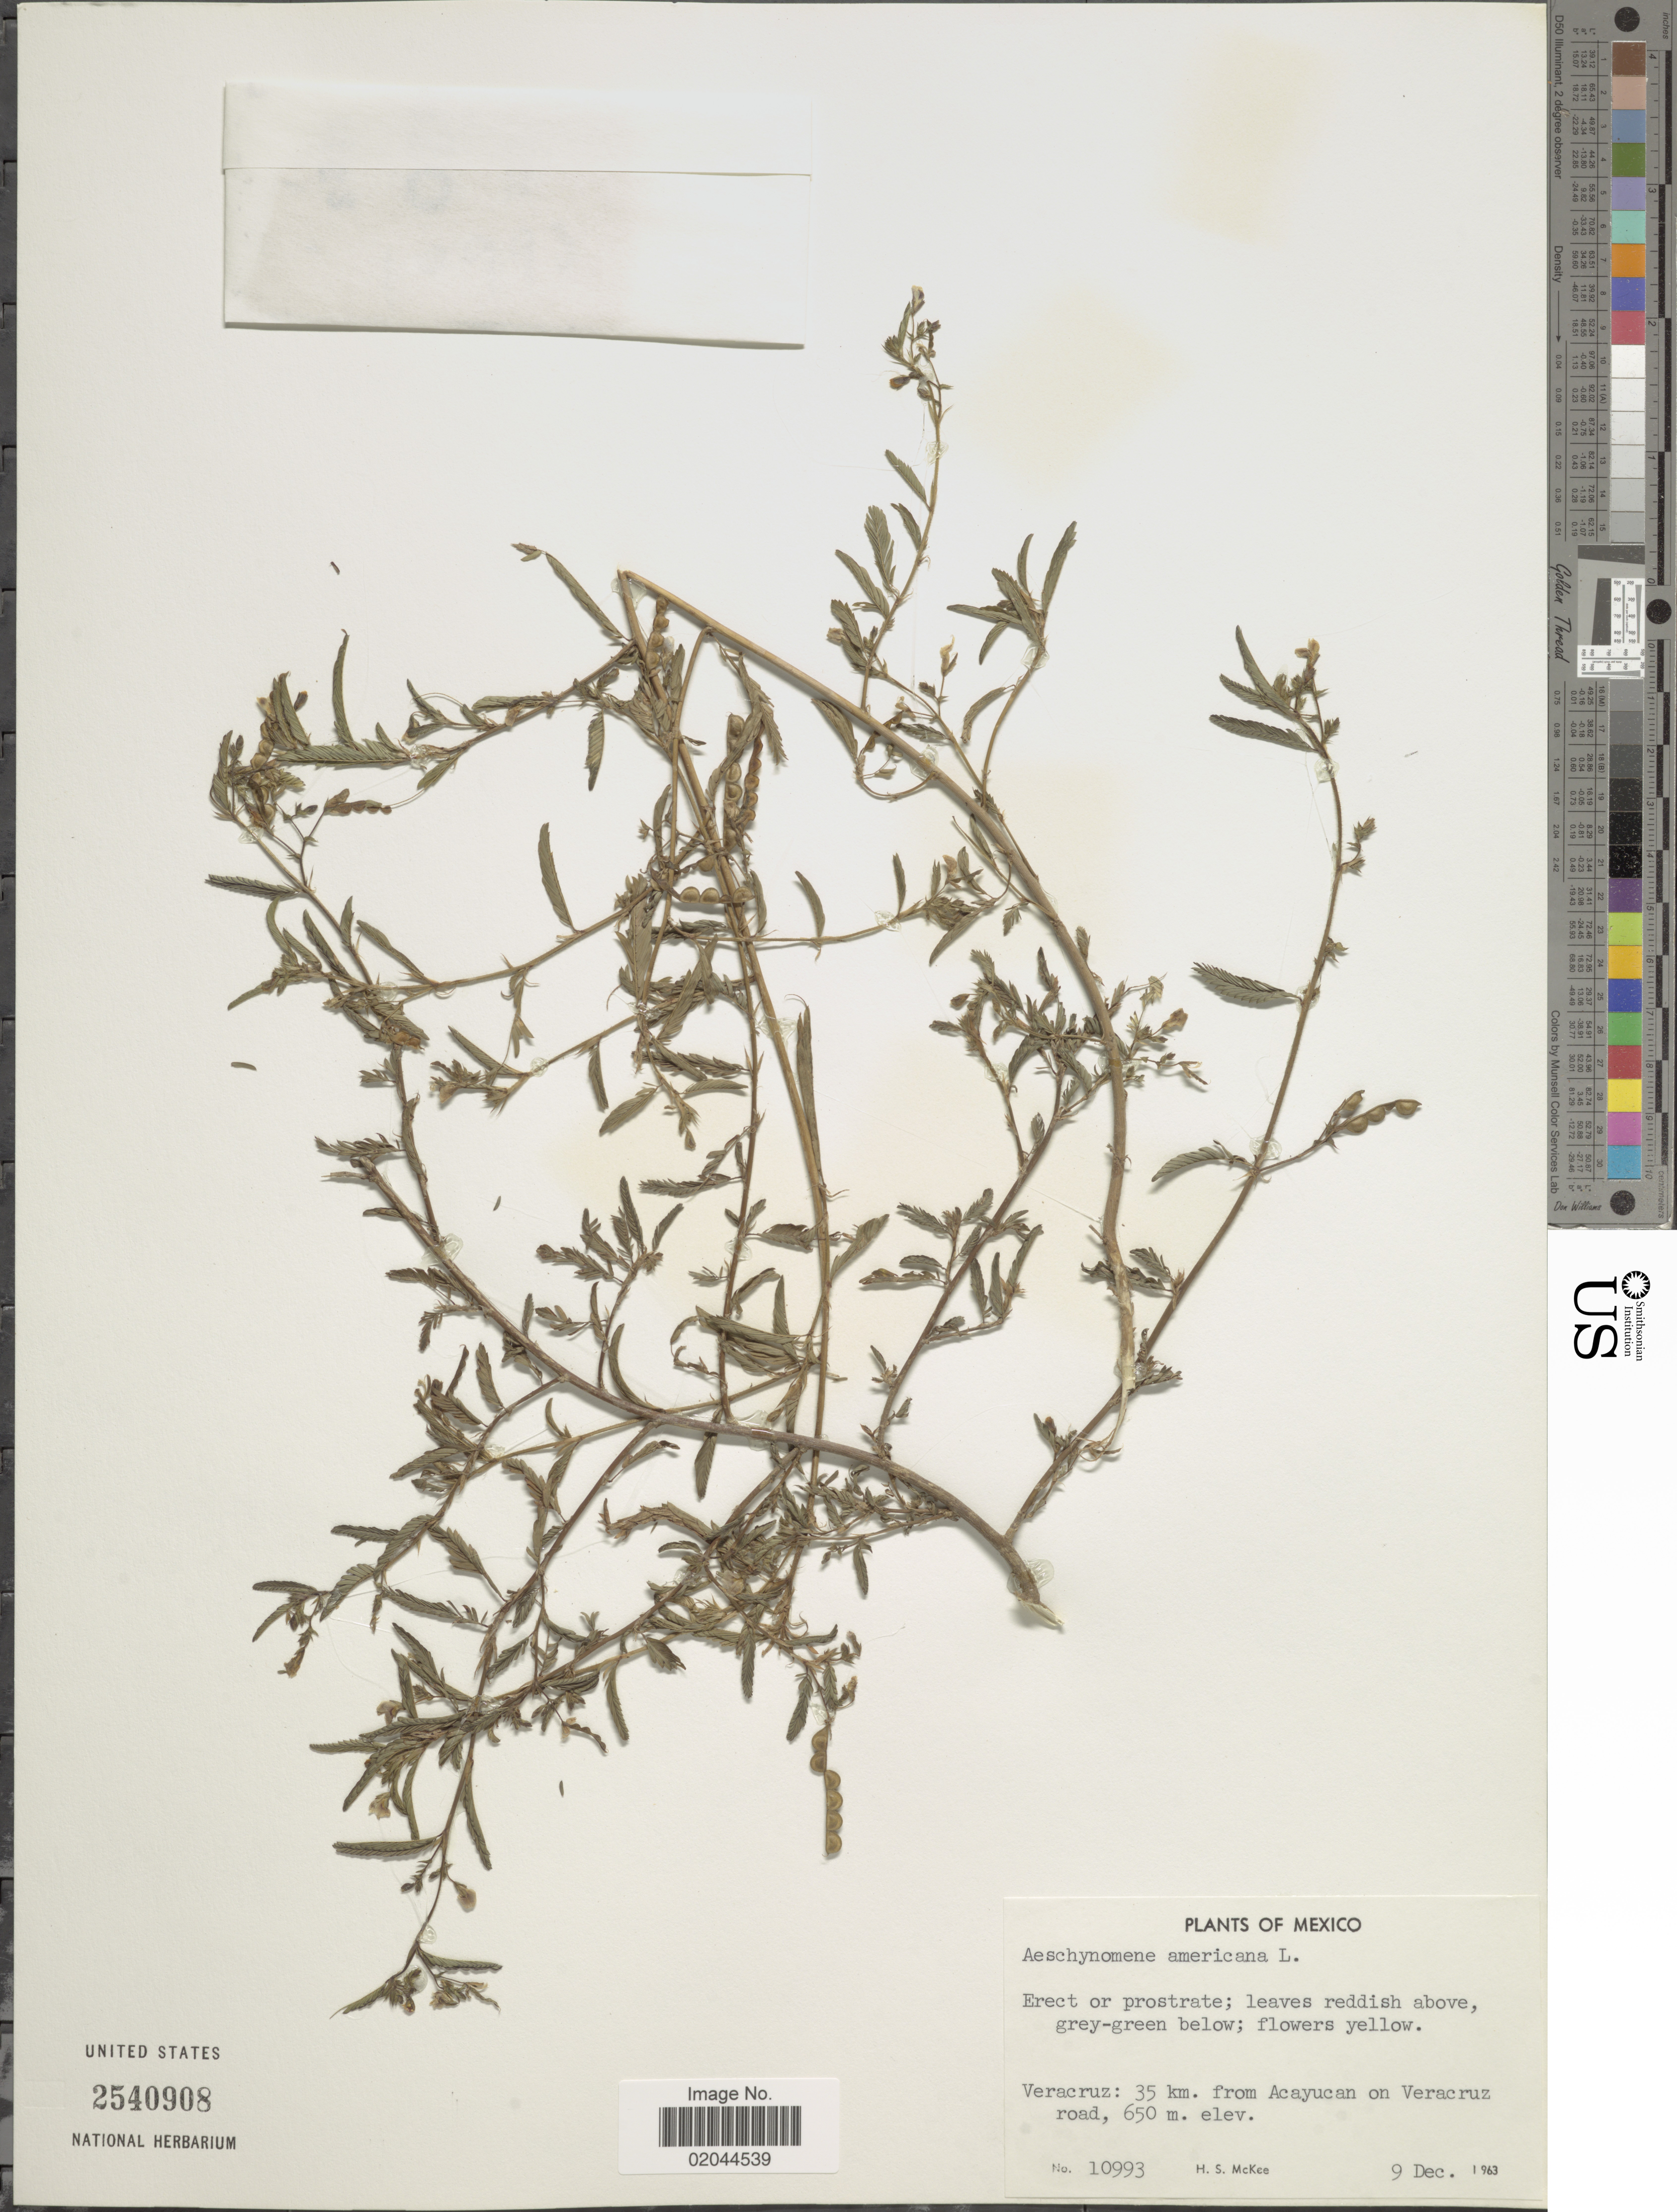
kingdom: Plantae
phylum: Tracheophyta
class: Magnoliopsida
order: Fabales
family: Fabaceae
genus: Aeschynomene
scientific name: Aeschynomene americana var. americana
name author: L.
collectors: H. S. McKee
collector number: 10993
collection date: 1963-12-09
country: Mexico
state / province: Veracruz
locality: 35 km. from Acayucan on Veracruz road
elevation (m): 650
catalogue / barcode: US 2540908